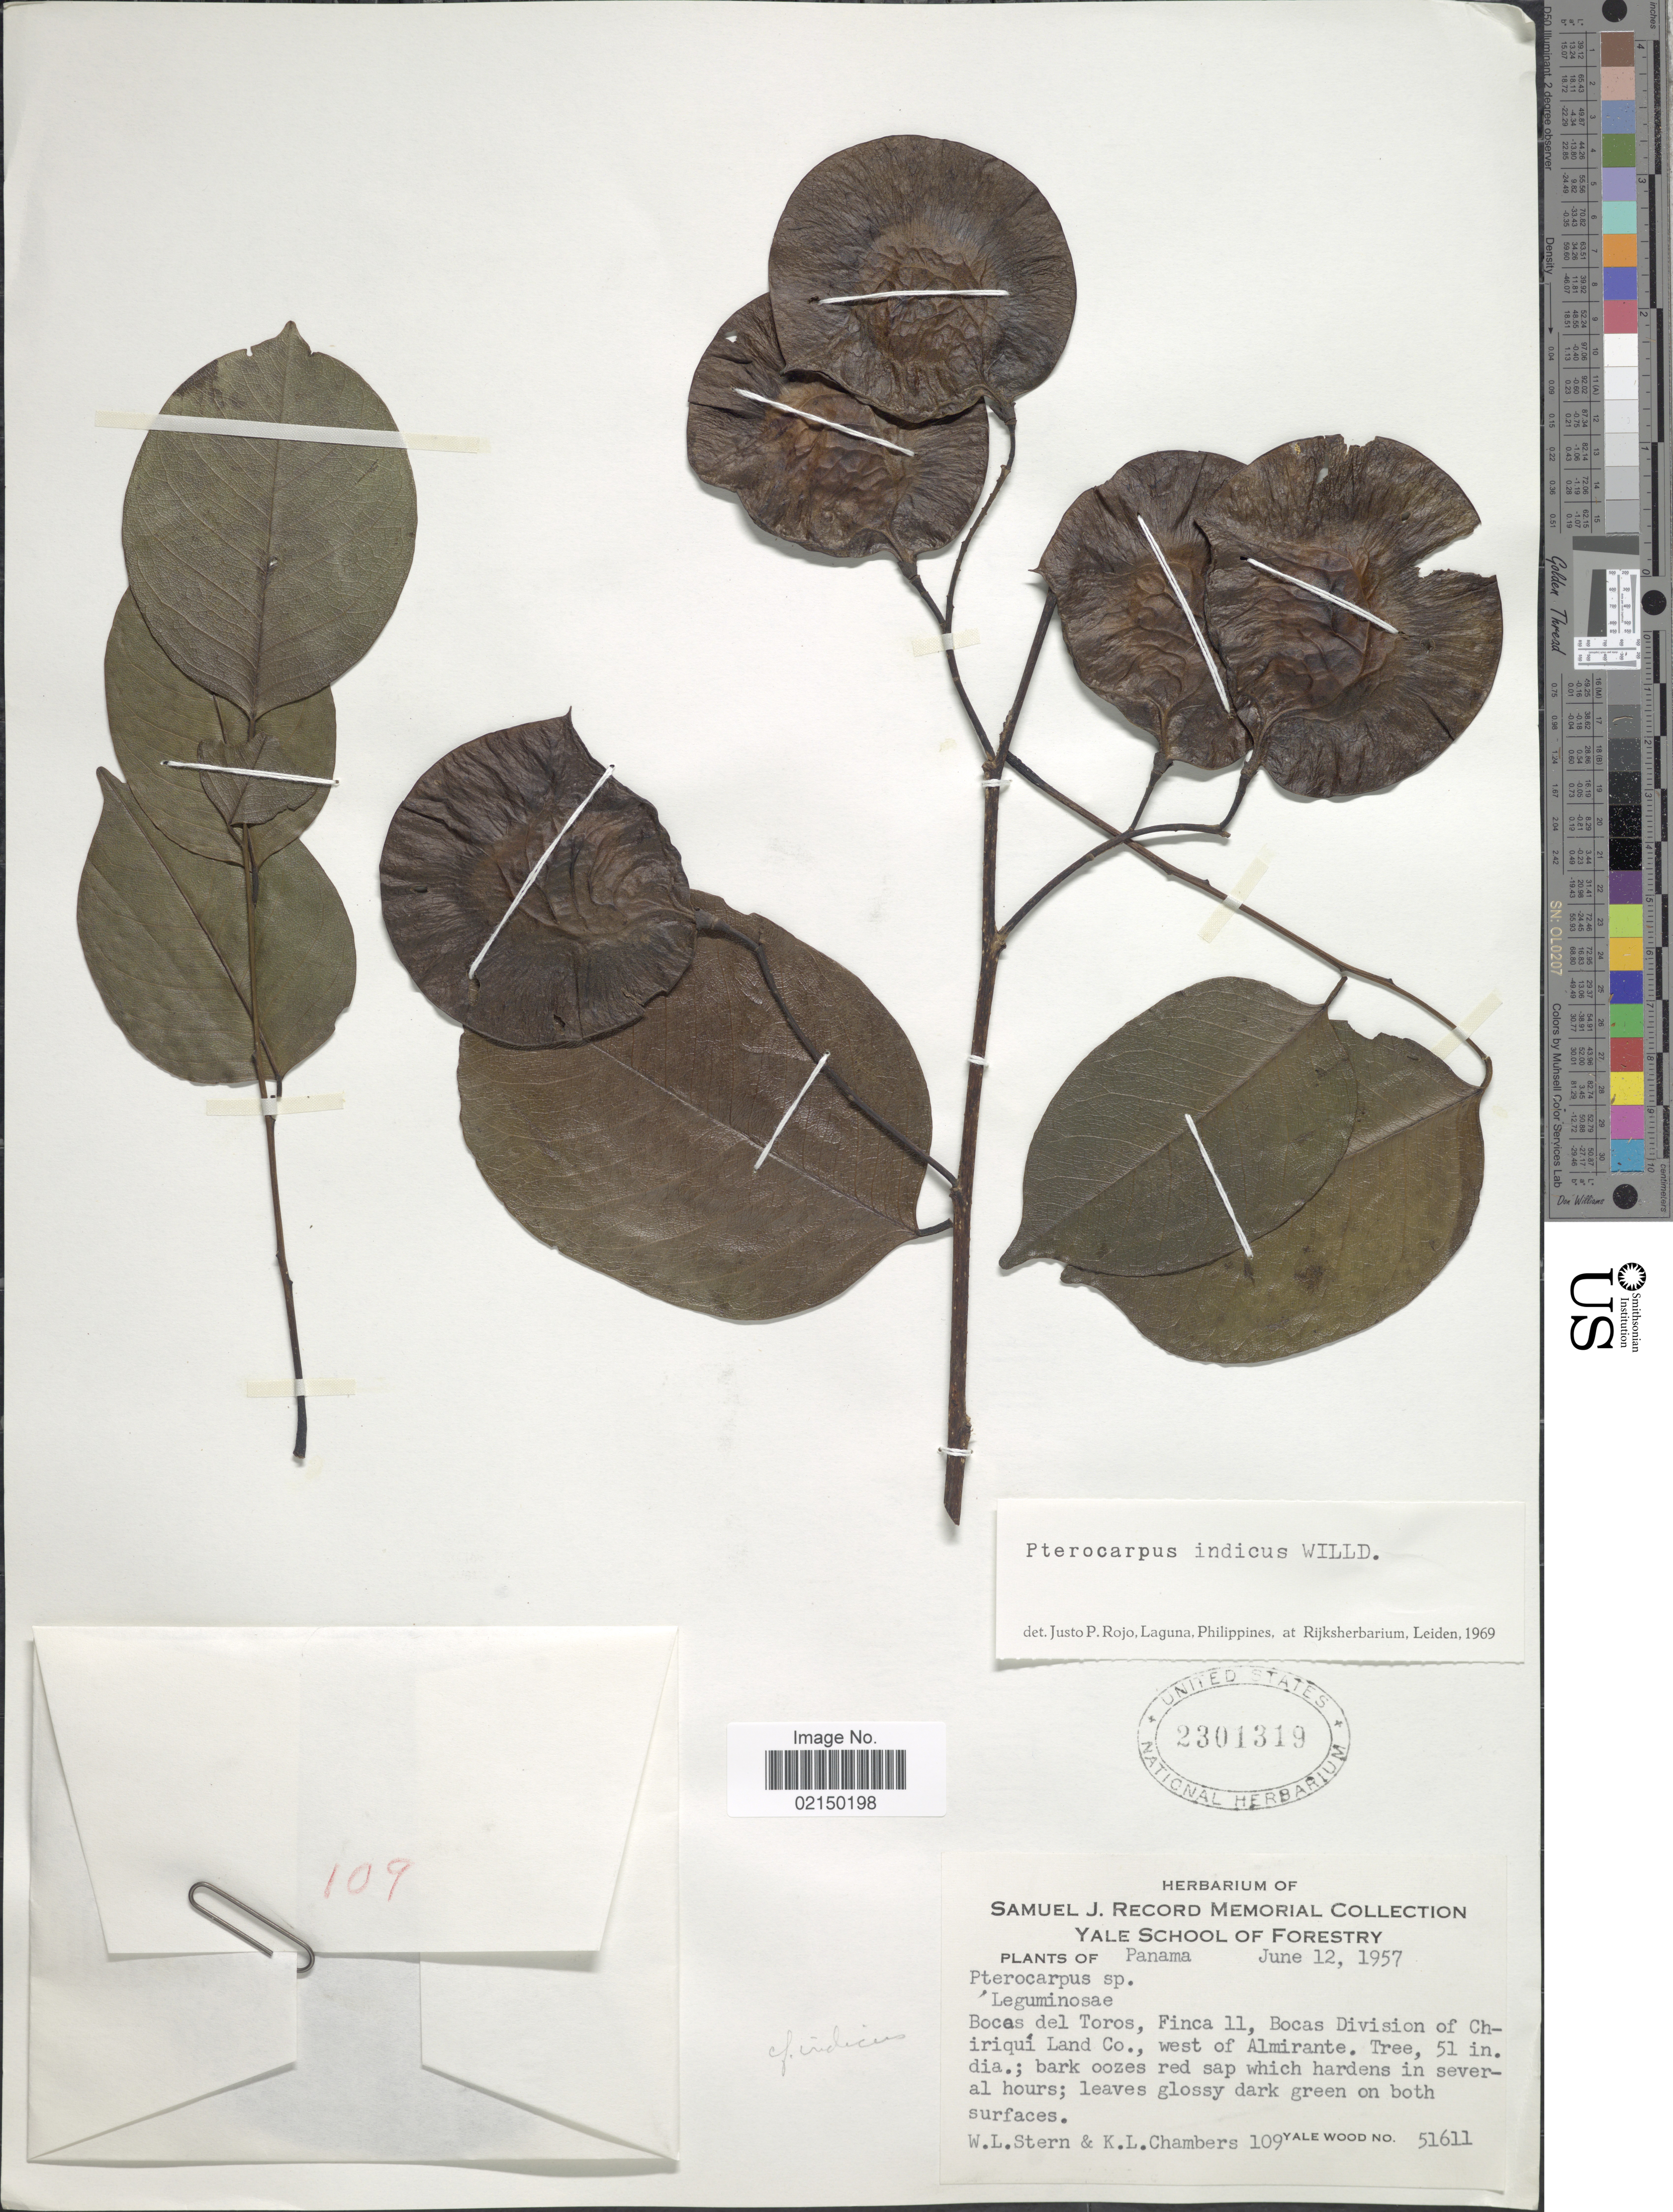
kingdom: Plantae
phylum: Tracheophyta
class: Magnoliopsida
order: Fabales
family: Fabaceae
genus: Pterocarpus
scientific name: Pterocarpus indicus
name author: Willd.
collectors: W. L. Stern, K. Chambers & Y. Wood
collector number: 109/51611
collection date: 1957-06-12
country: Panama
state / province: Bocas del Toro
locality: Finca 11, Bocas Division of Chiriqui Land Co., west of Almirante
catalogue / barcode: US 2301319